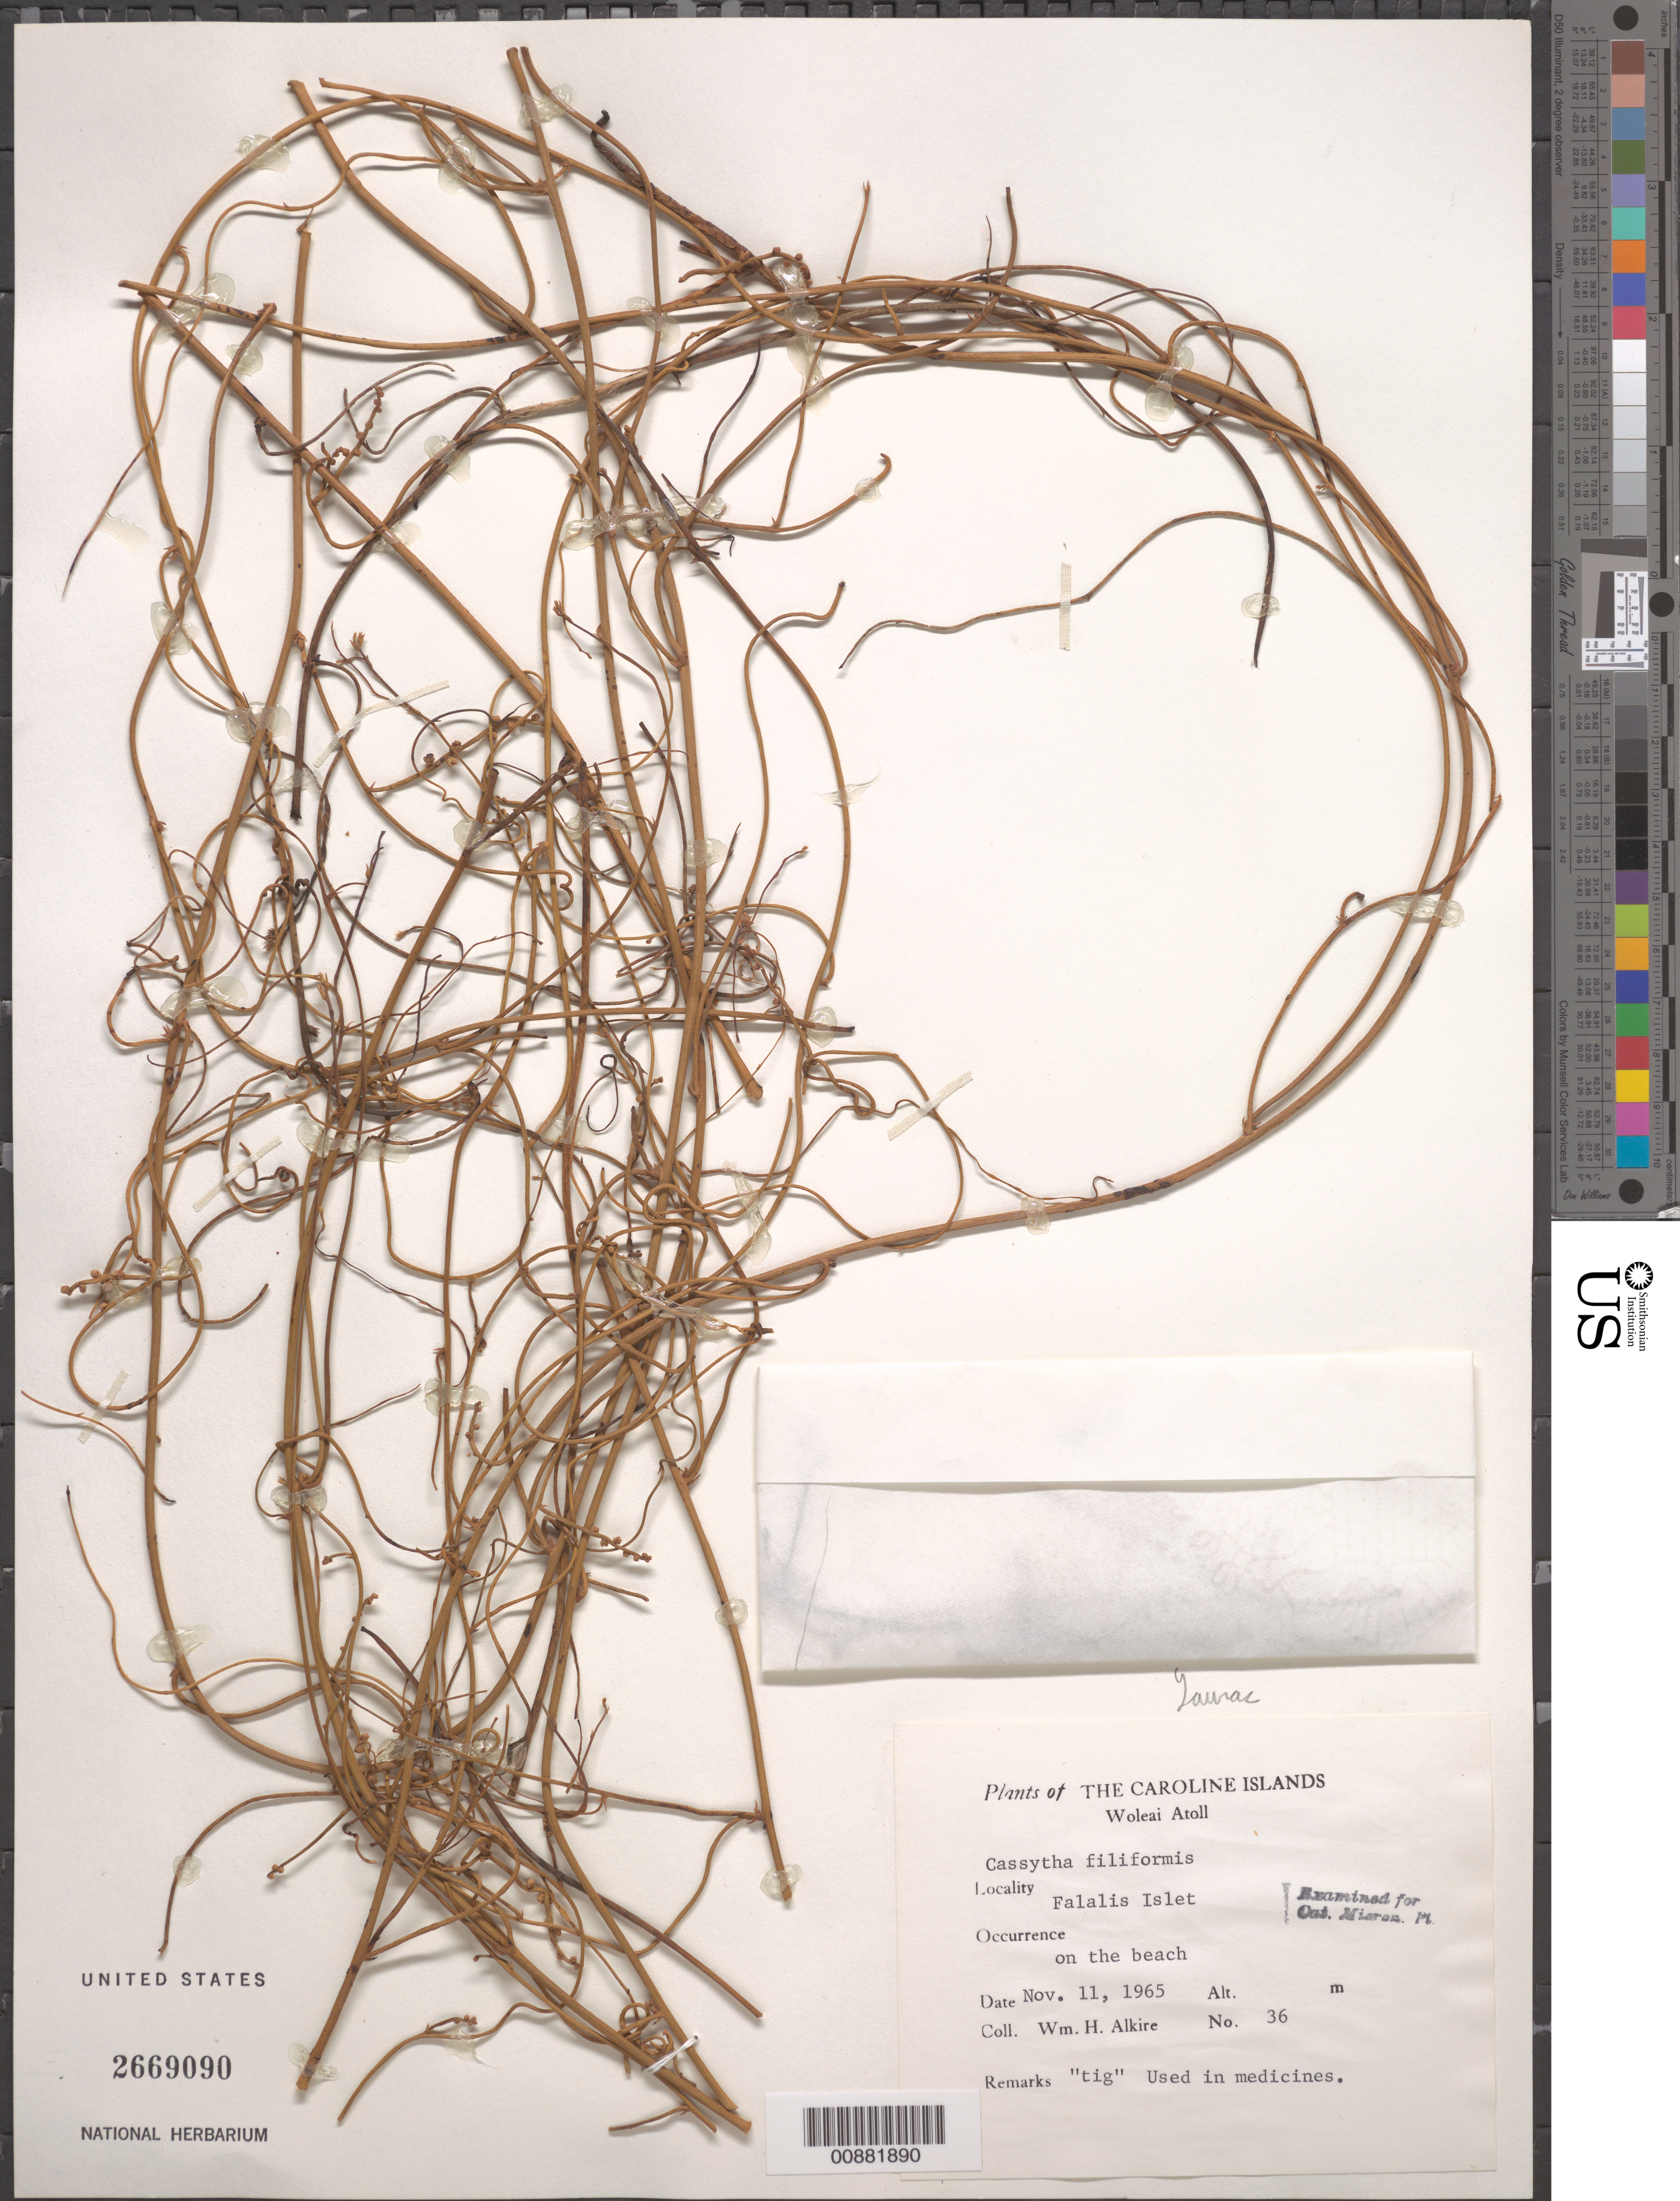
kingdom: Plantae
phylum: Tracheophyta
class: Magnoliopsida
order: Laurales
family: Lauraceae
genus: Cassytha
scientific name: Cassytha filiformis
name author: L.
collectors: W. Alkire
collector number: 36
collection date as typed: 11 Nov 1965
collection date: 1965-11-11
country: Micronesia, Federated States of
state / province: Yap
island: Woleai Atoll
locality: Falalis Islet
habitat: on the beach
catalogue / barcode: US 2669090